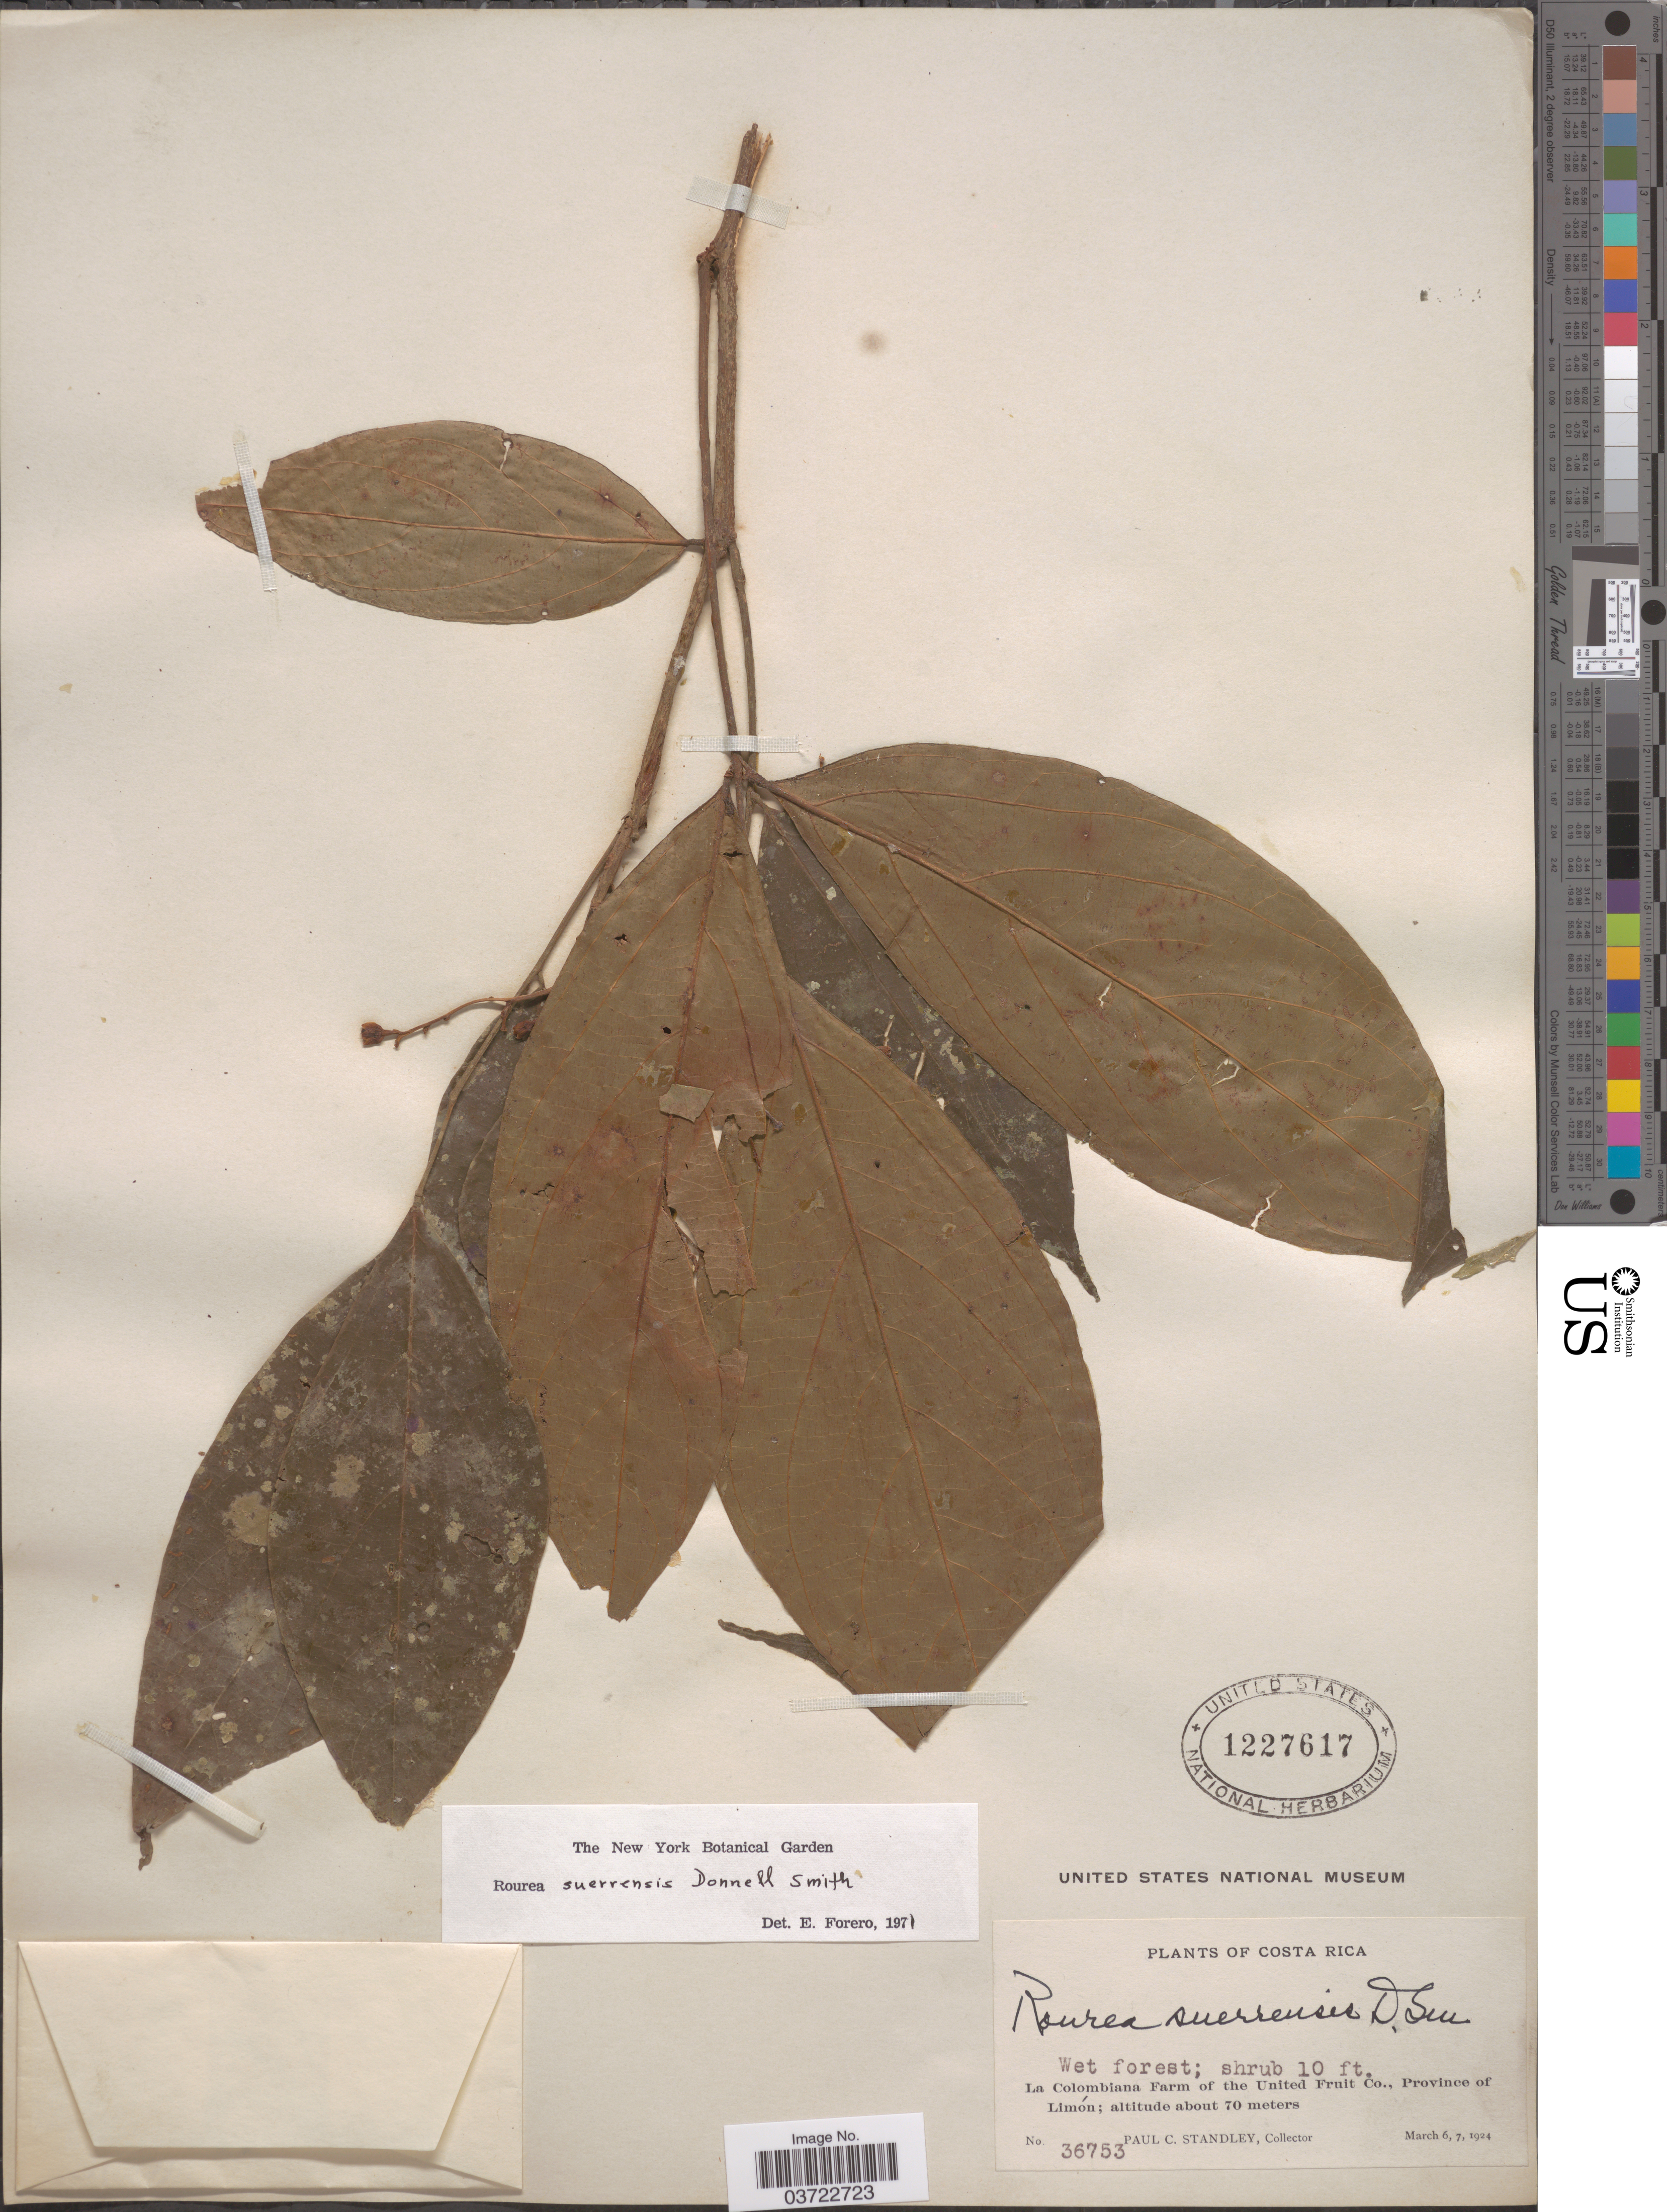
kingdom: Plantae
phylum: Tracheophyta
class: Magnoliopsida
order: Oxalidales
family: Connaraceae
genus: Rourea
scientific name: Rourea suerrensis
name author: Donn. Sm.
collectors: P. C. Standley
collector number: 36753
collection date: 1924-03-06/1924-03-07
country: Costa Rica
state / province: Limón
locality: La Colombiana Farm of the United Fruit Co.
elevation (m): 70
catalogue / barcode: US 1227617